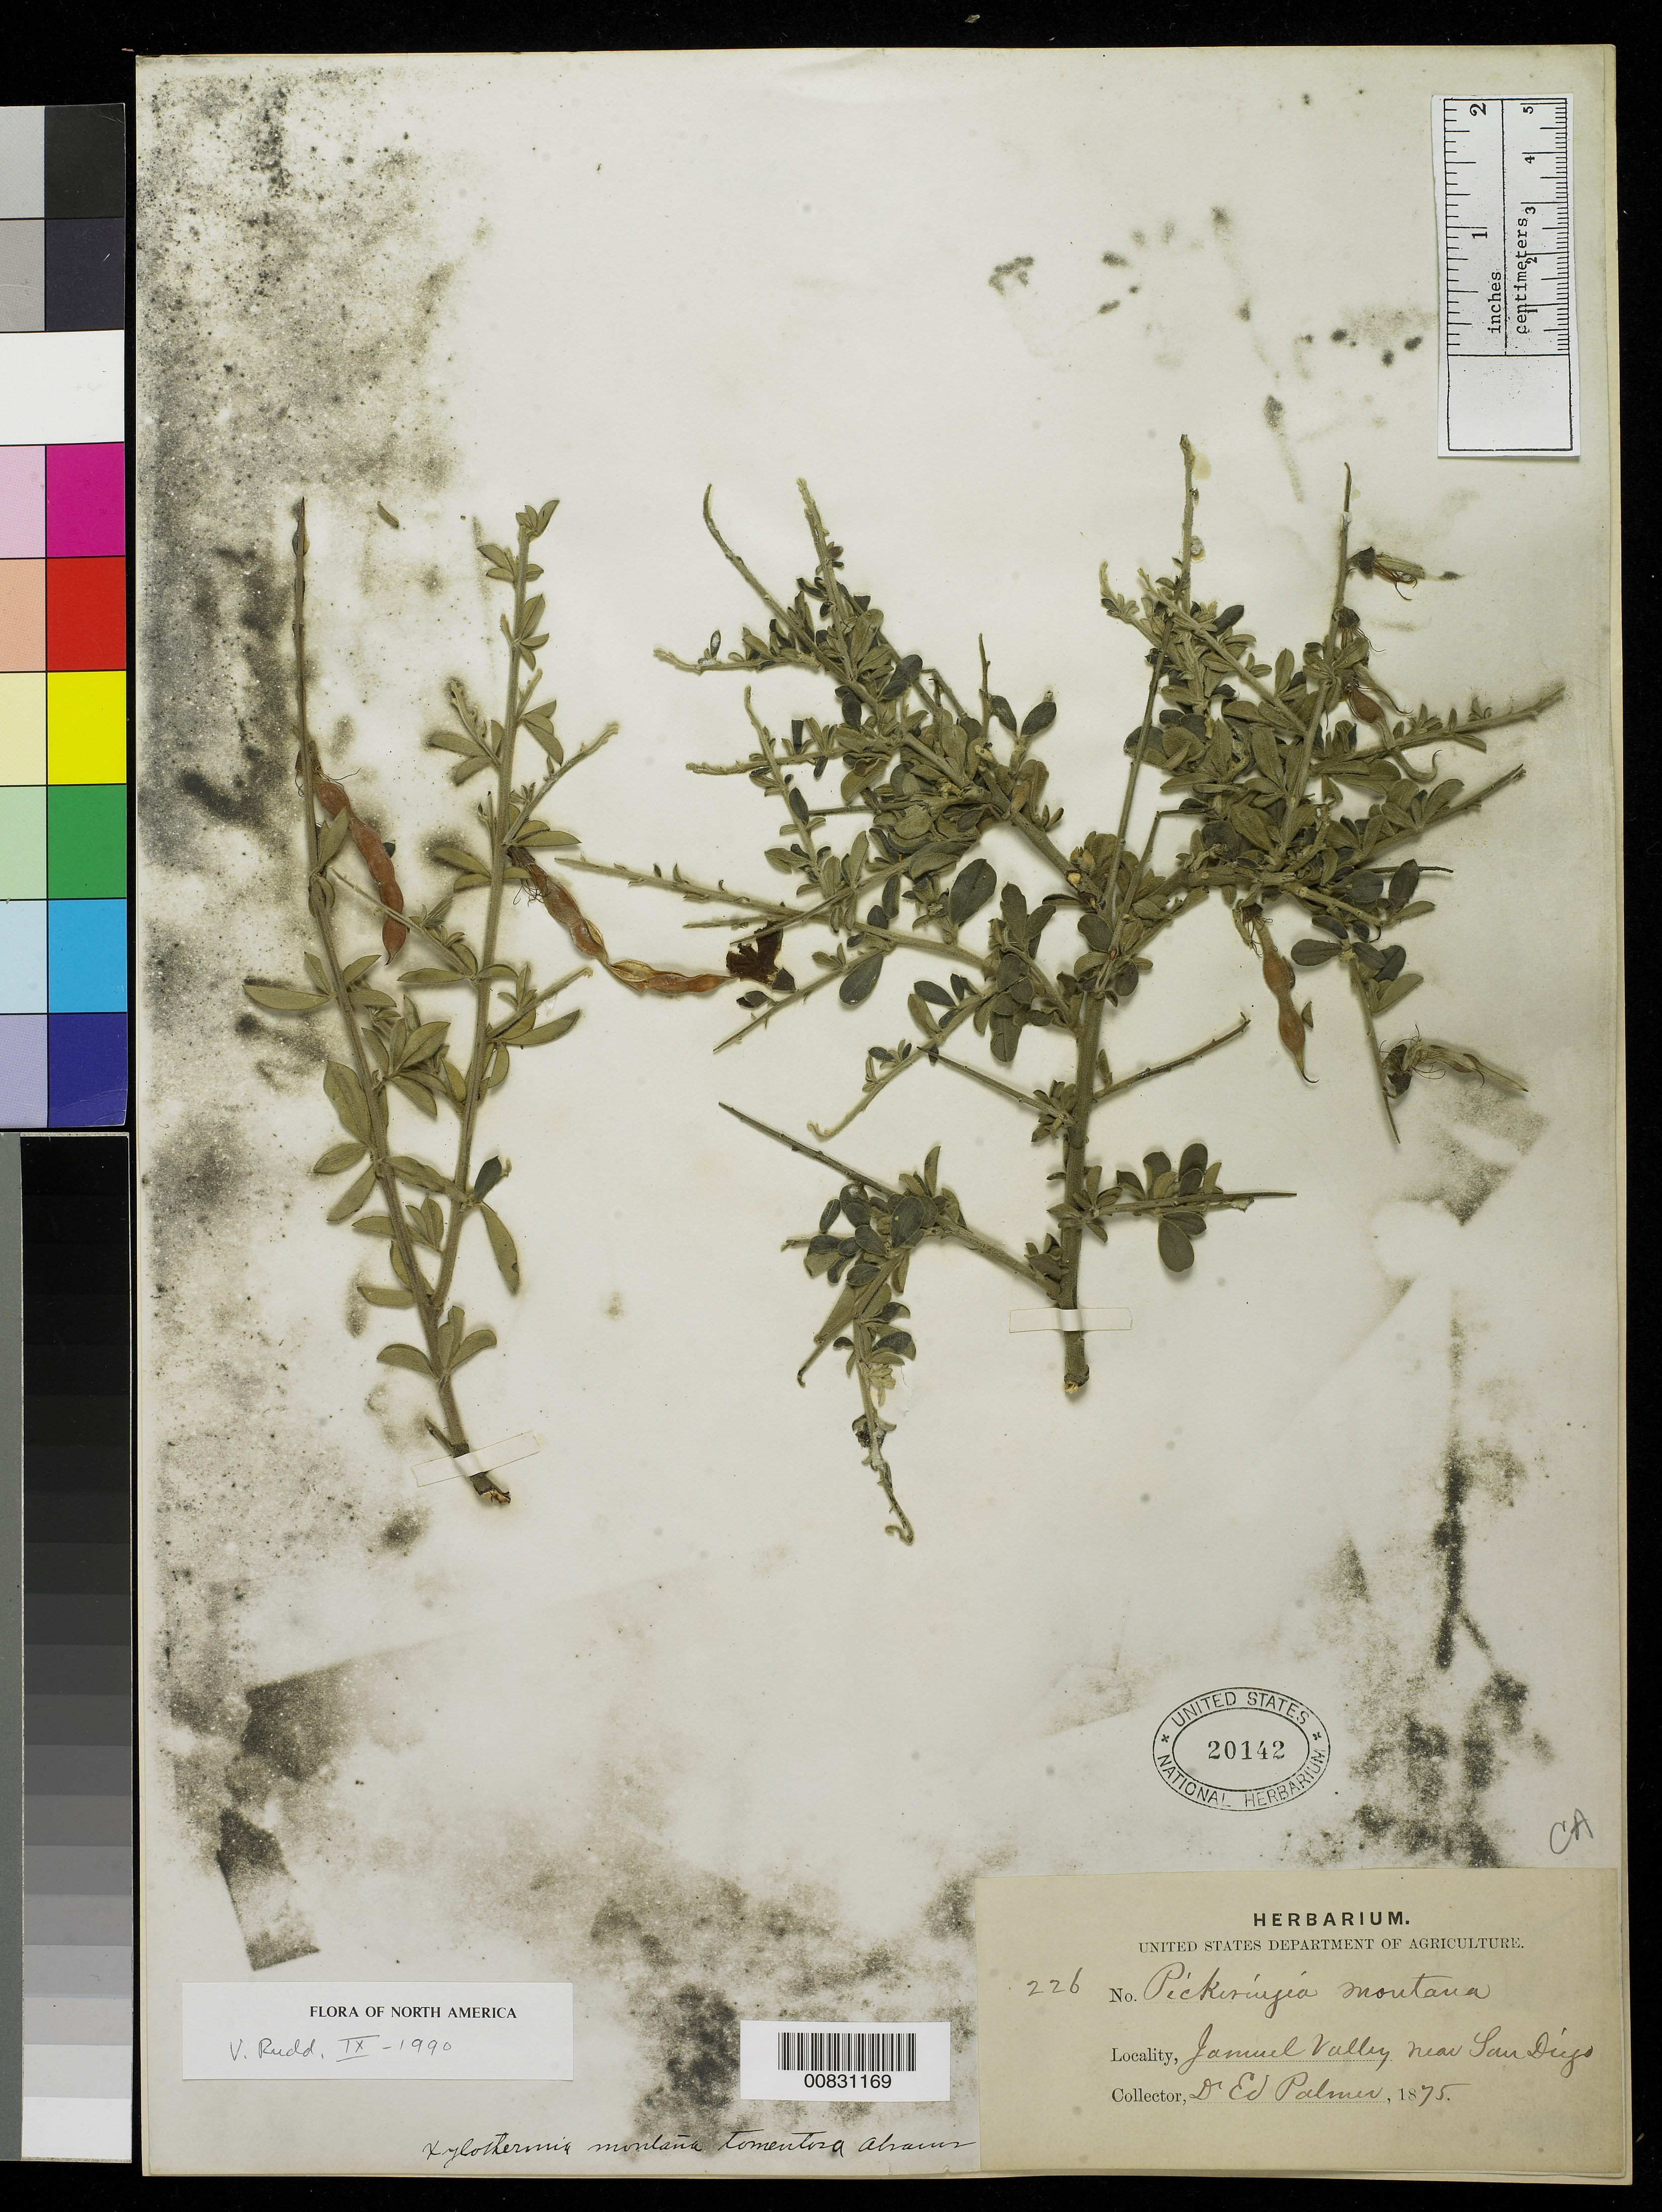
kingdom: Plantae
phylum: Tracheophyta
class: Magnoliopsida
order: Fabales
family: Fabaceae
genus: Pickeringia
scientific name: Pickeringia montana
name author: Nutt. ex Torr. & A. Gray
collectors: E. Palmer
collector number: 226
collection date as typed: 1875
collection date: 1875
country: United States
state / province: California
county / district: San Diego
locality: Jamul Valley near San Diego.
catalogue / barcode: US 20142